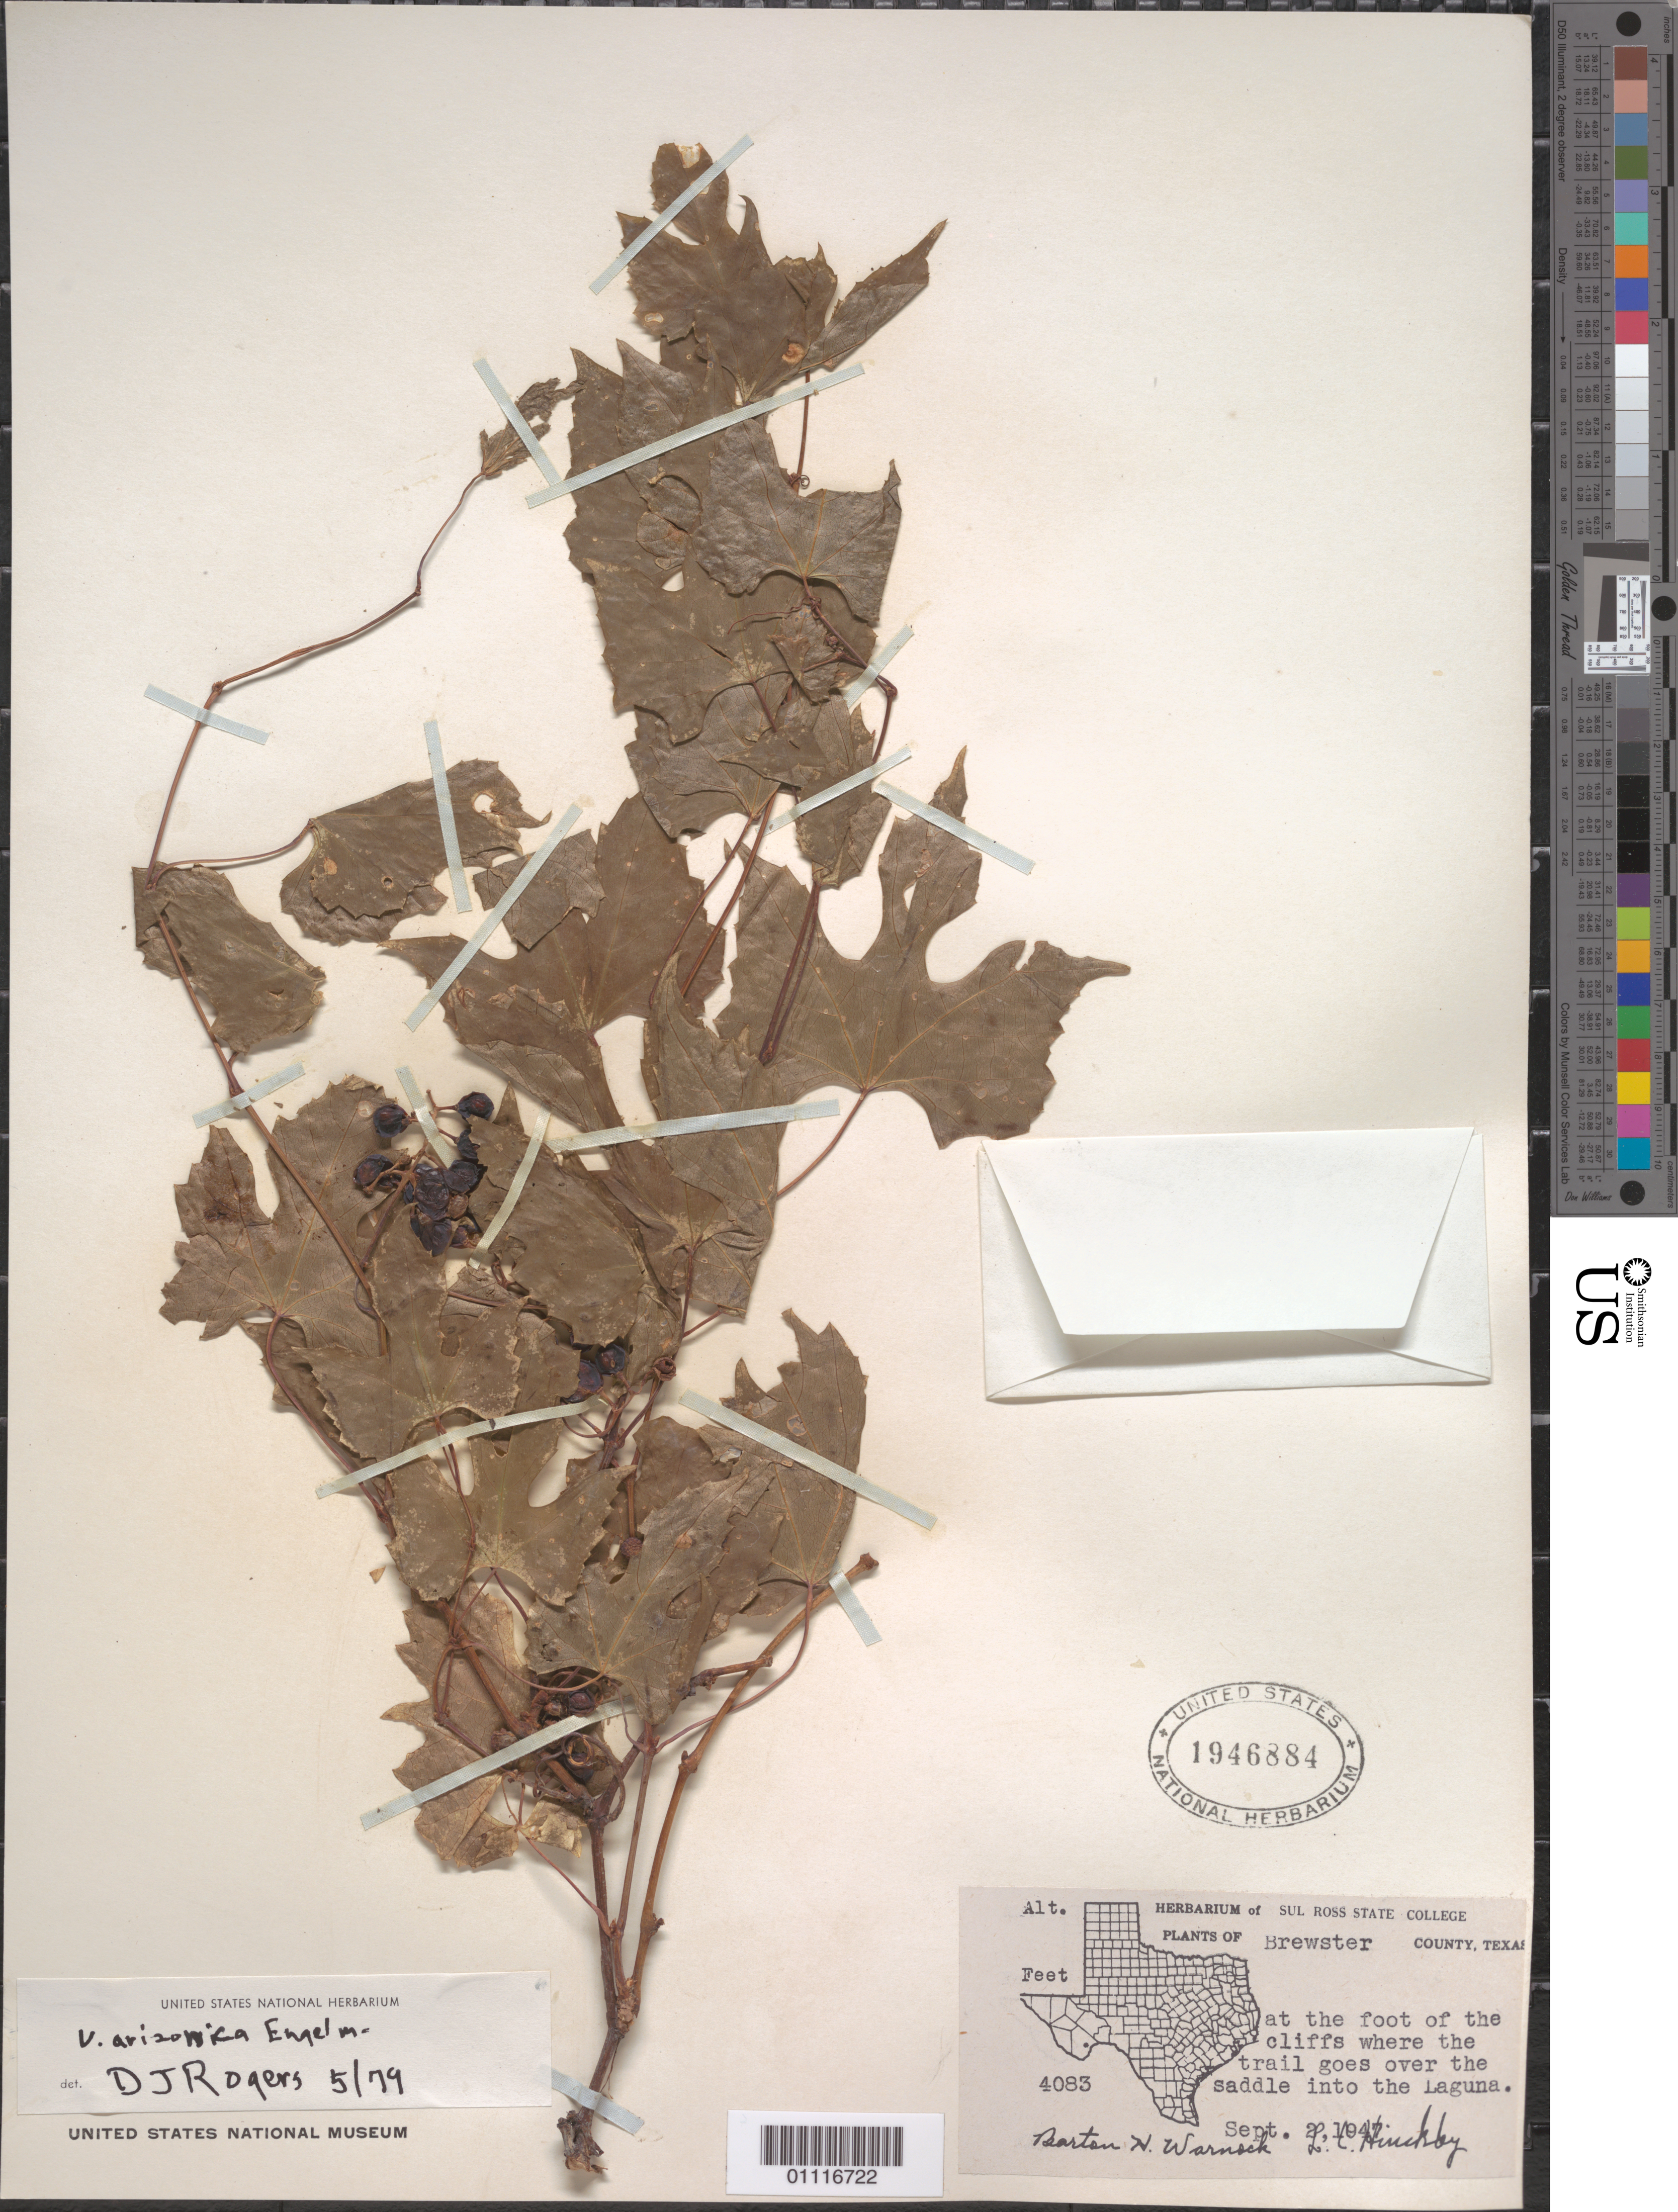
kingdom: Plantae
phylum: Tracheophyta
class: Magnoliopsida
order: Vitales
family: Vitaceae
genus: Vitis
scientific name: Vitis arizonica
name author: Engelm.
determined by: Rogers, D. J.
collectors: B. H. Warnock & L. Hinckley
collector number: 4083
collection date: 1947-09-02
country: United States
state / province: Texas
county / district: Brewster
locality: at the foot of the cliffs where the trail goes over the saddle into the Laguna.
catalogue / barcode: US 1946884